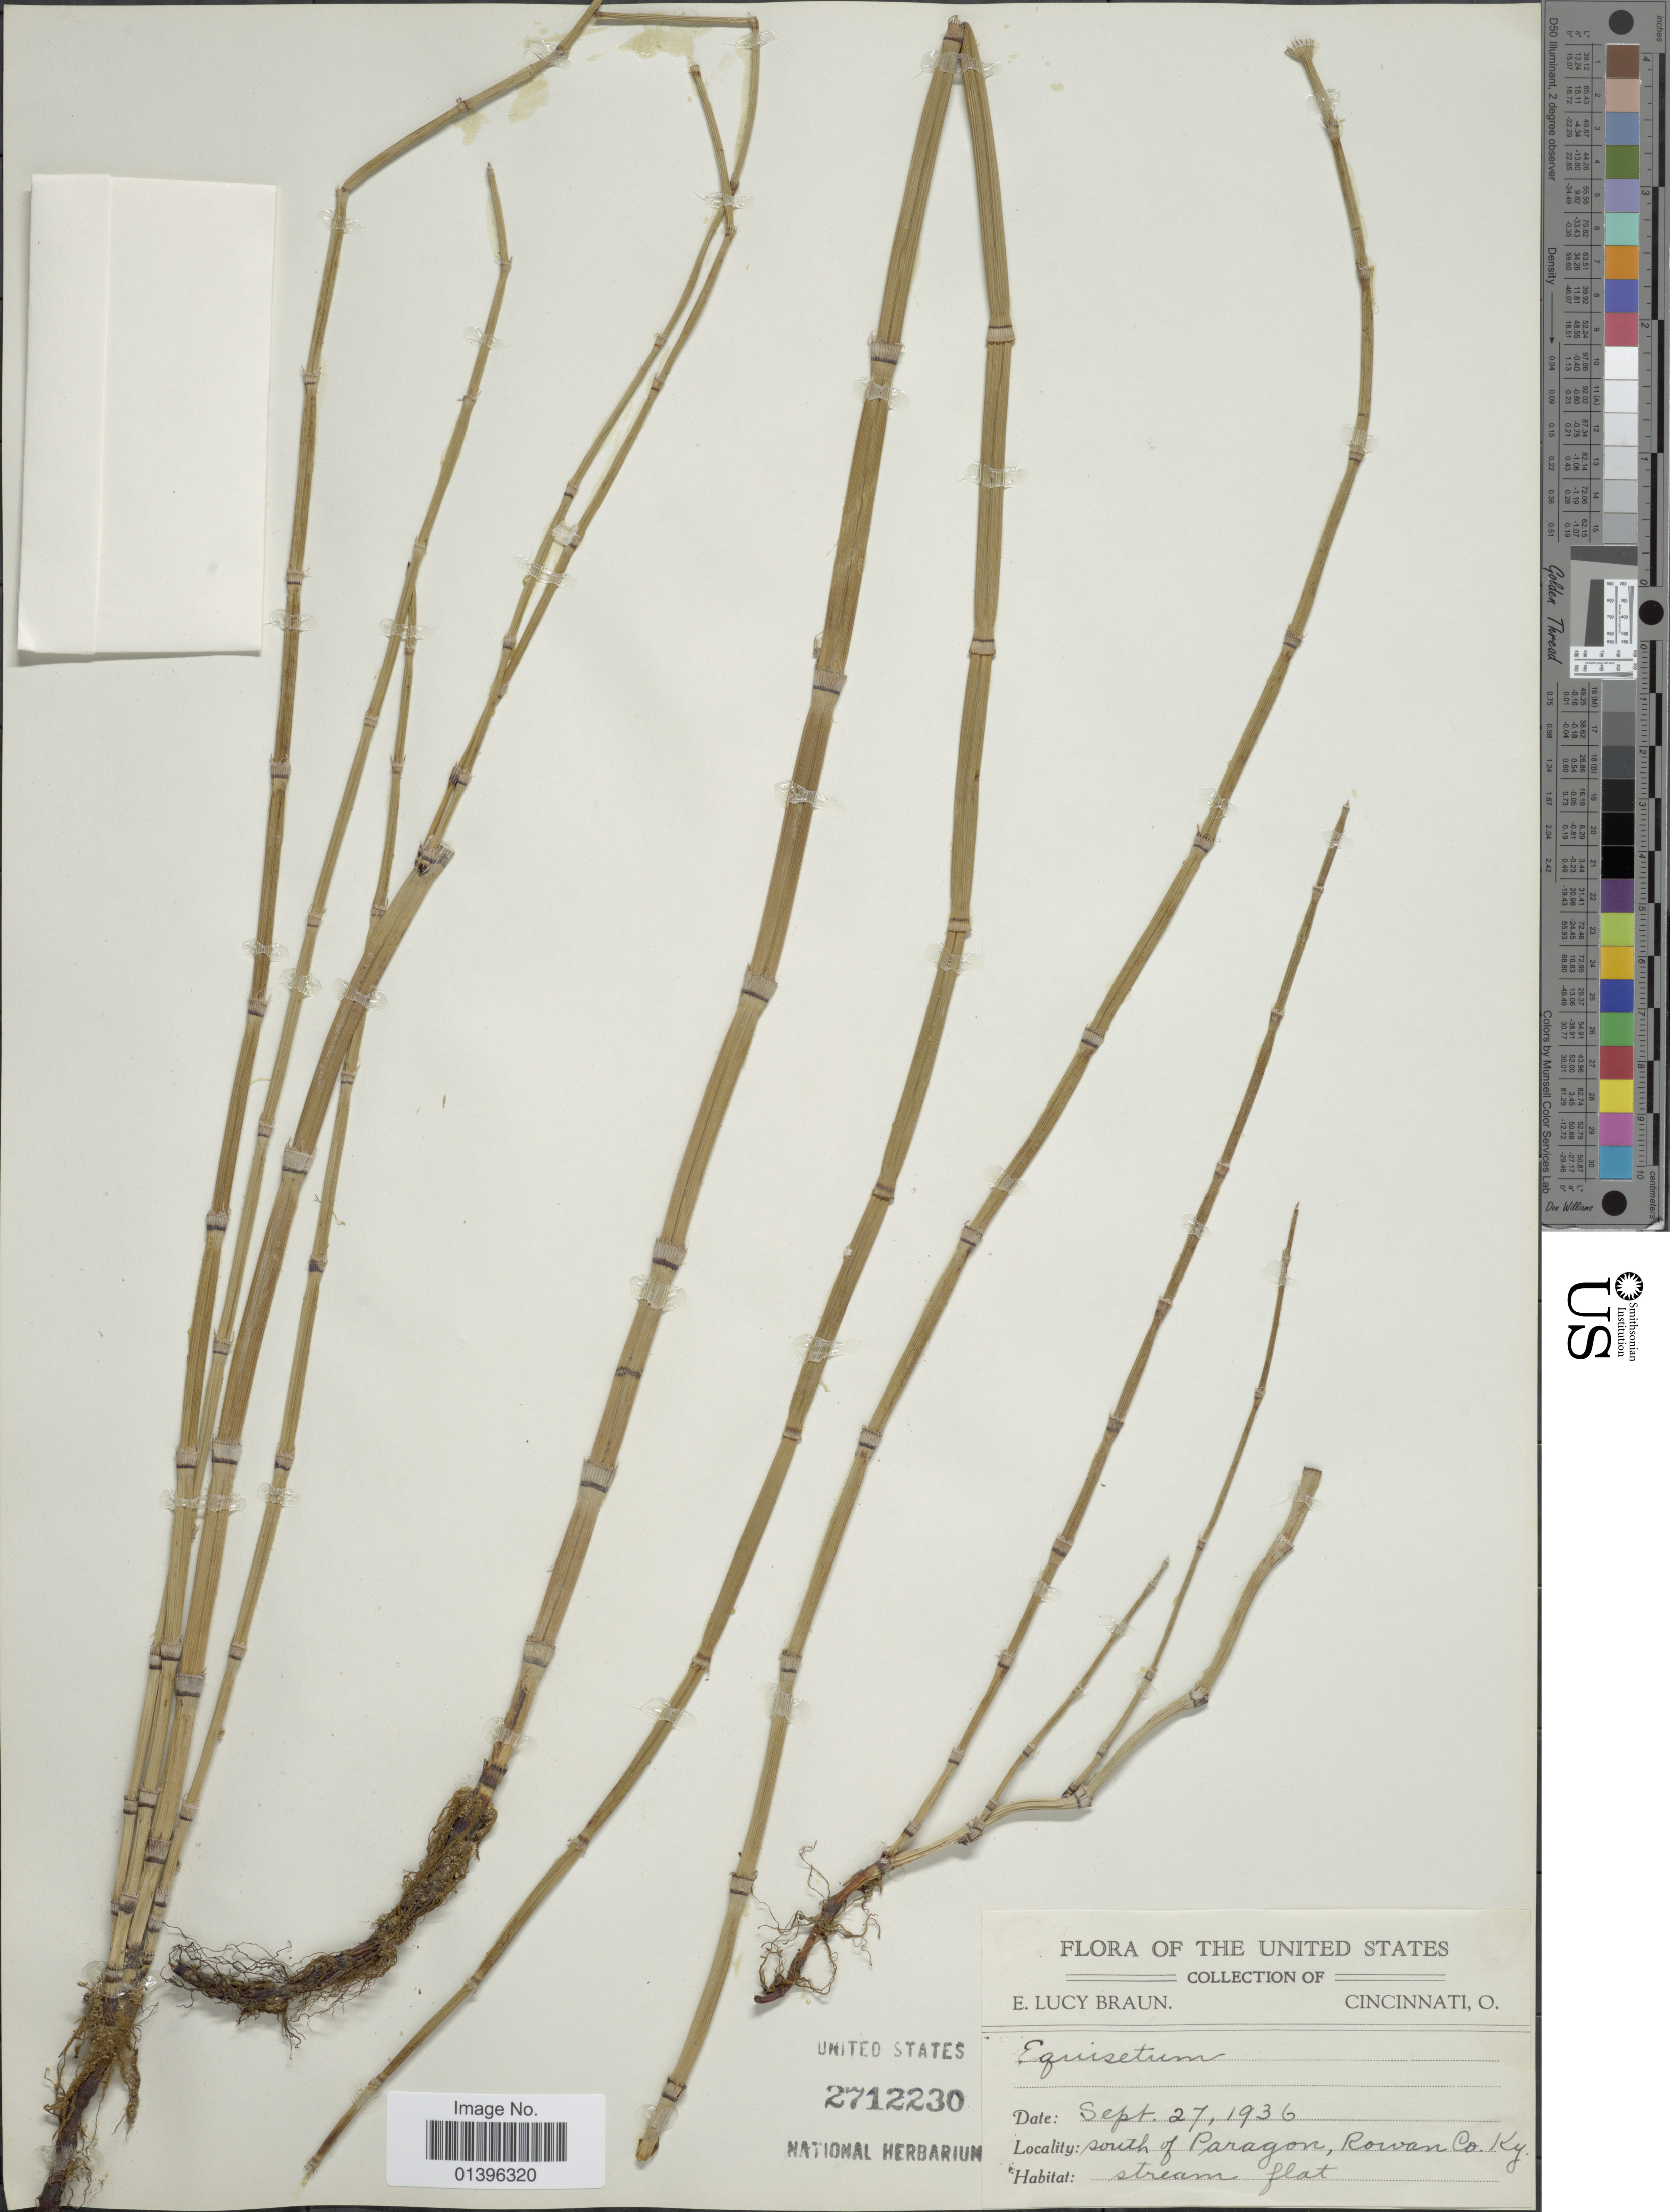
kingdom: Plantae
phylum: Tracheophyta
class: Polypodiopsida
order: Equisetales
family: Equisetaceae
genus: Equisetum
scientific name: Equisetum hyemale var. affine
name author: (Engelm.) A.A. Eaton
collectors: E. L. Braun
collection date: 1936-09-27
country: United States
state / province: Kentucky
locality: Cincinnati, O. South of Paragon, Rowan Co.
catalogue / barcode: US 2712230